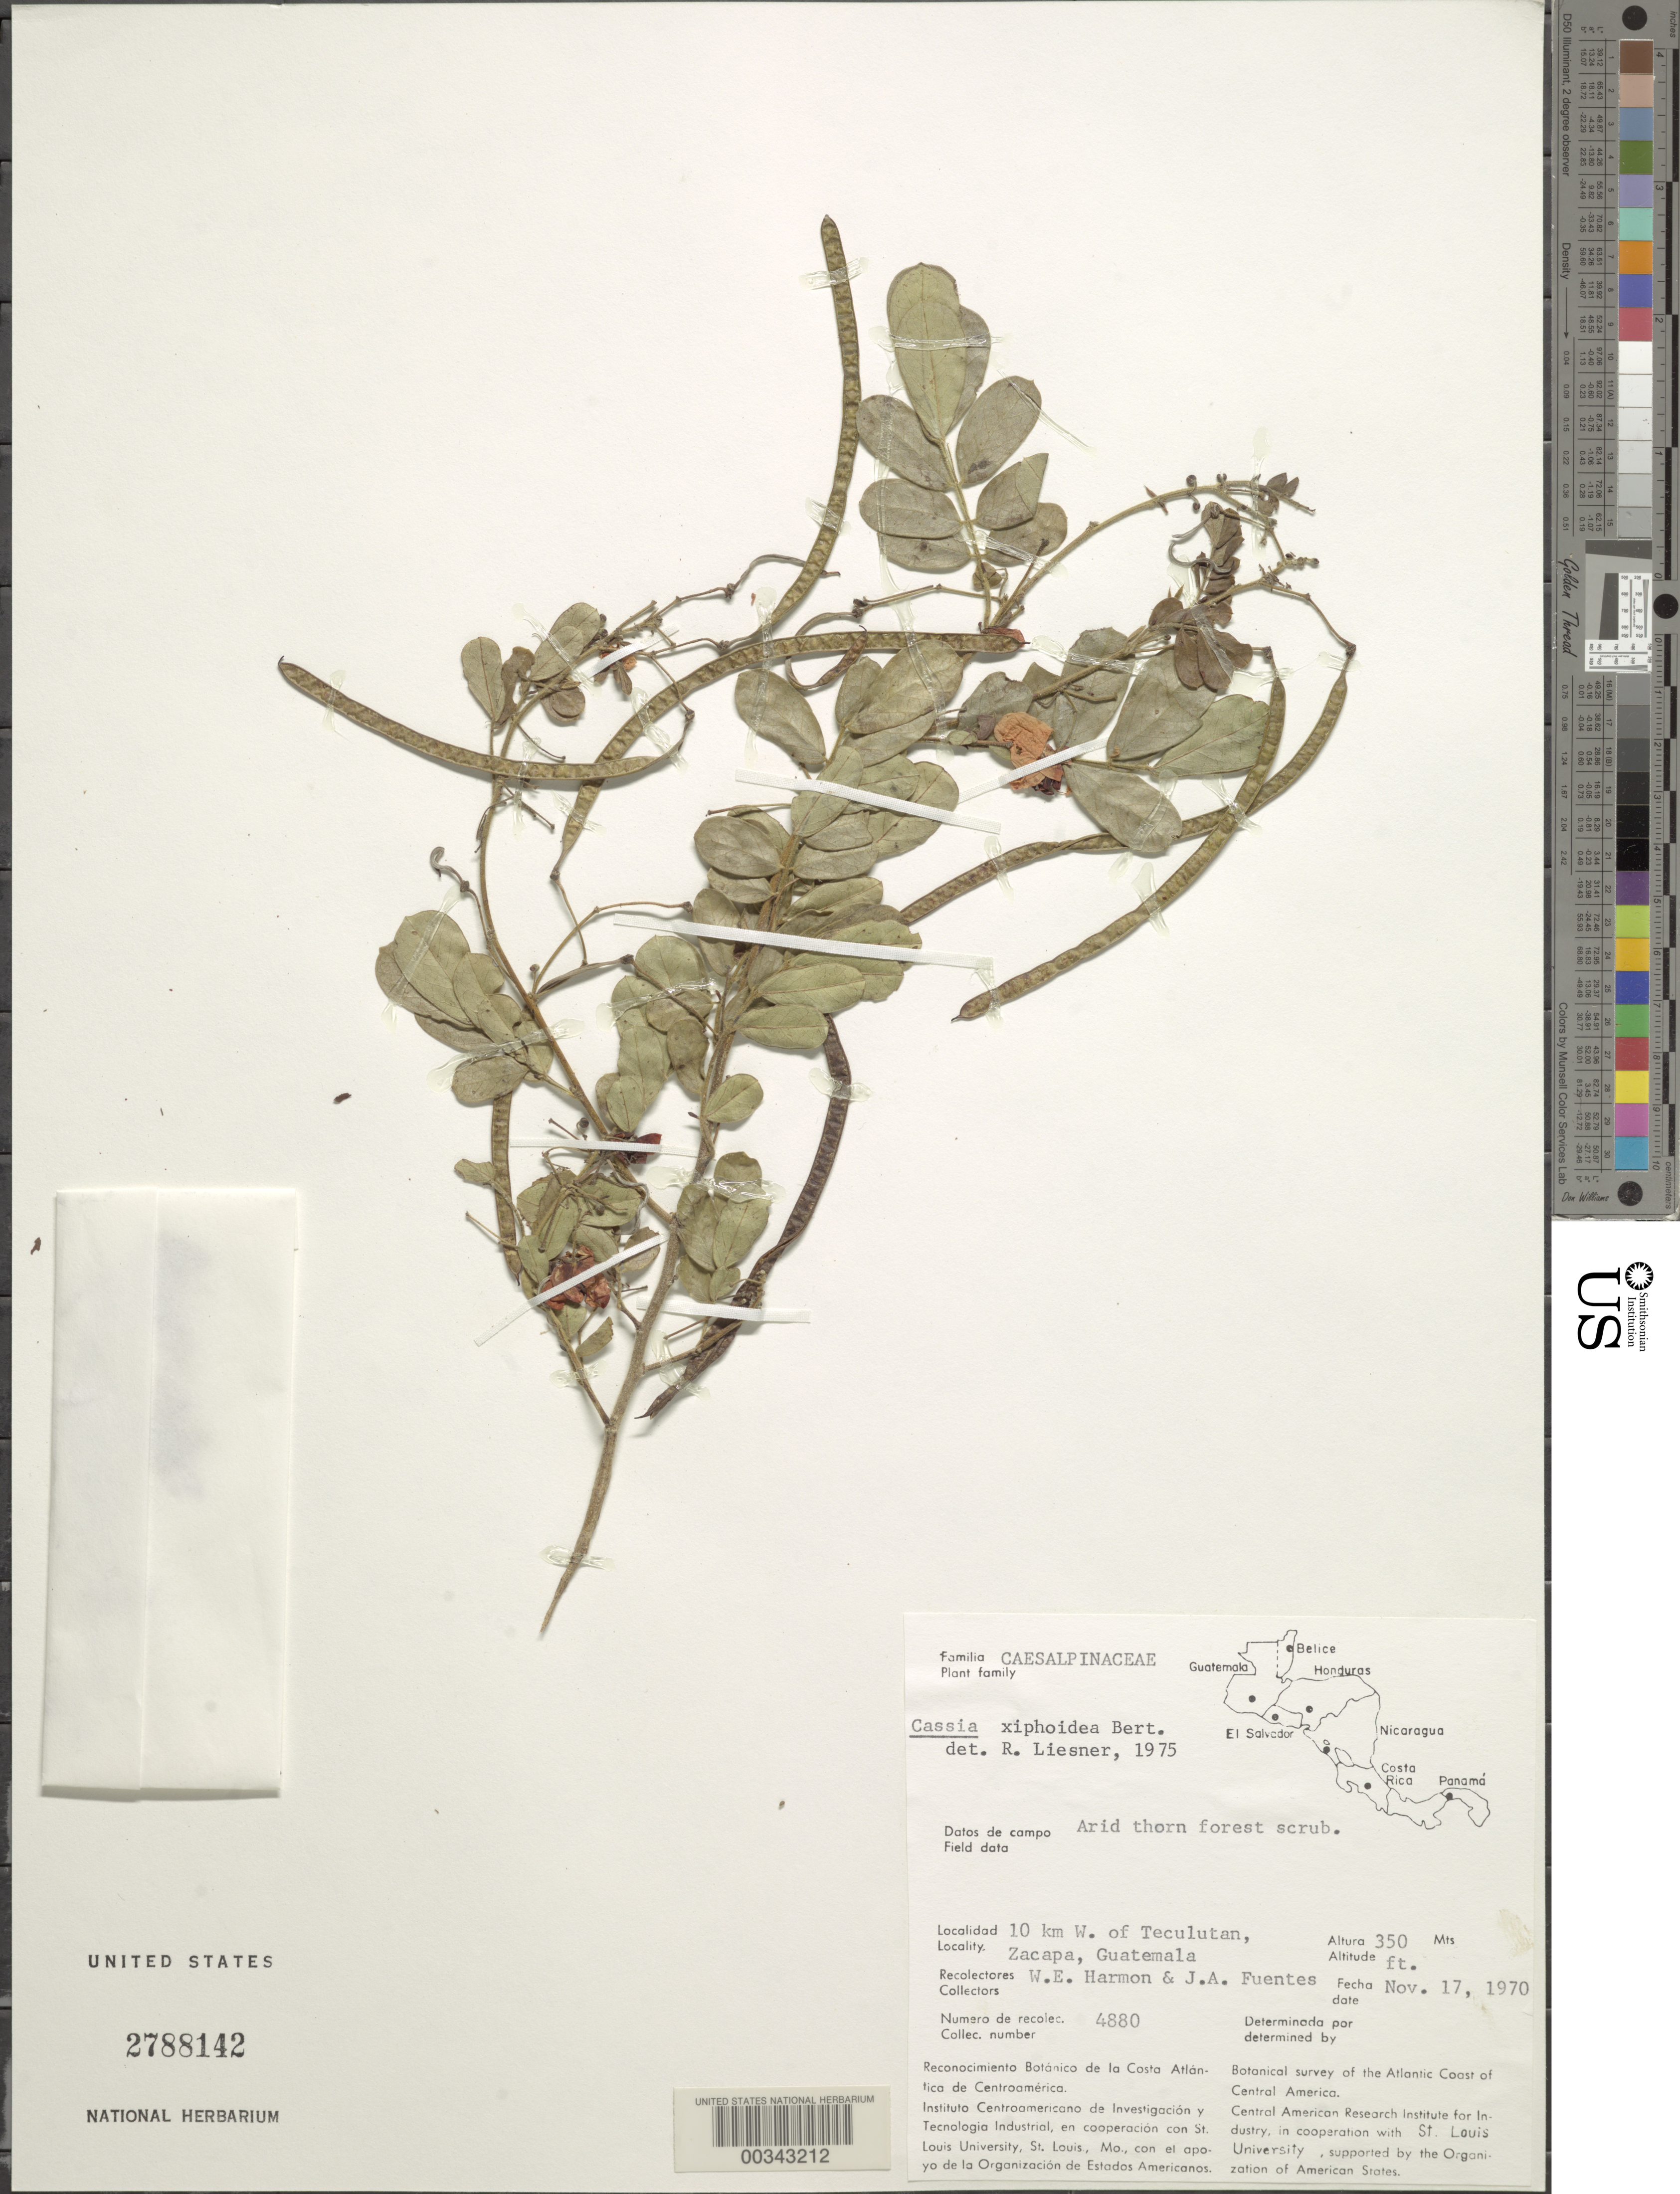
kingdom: Plantae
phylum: Tracheophyta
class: Magnoliopsida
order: Fabales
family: Fabaceae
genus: Senna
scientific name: Senna pallida var. pallida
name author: (Vahl) H.S. Irwin & Barneby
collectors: W. E. Harmon & J. Fuentes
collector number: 4880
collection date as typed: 17 Nov 1970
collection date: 1970-11-17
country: Guatemala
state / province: Zacapa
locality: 10 km W of teculutan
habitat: Arid thorn forest scrub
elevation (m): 107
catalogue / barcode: US 2788142